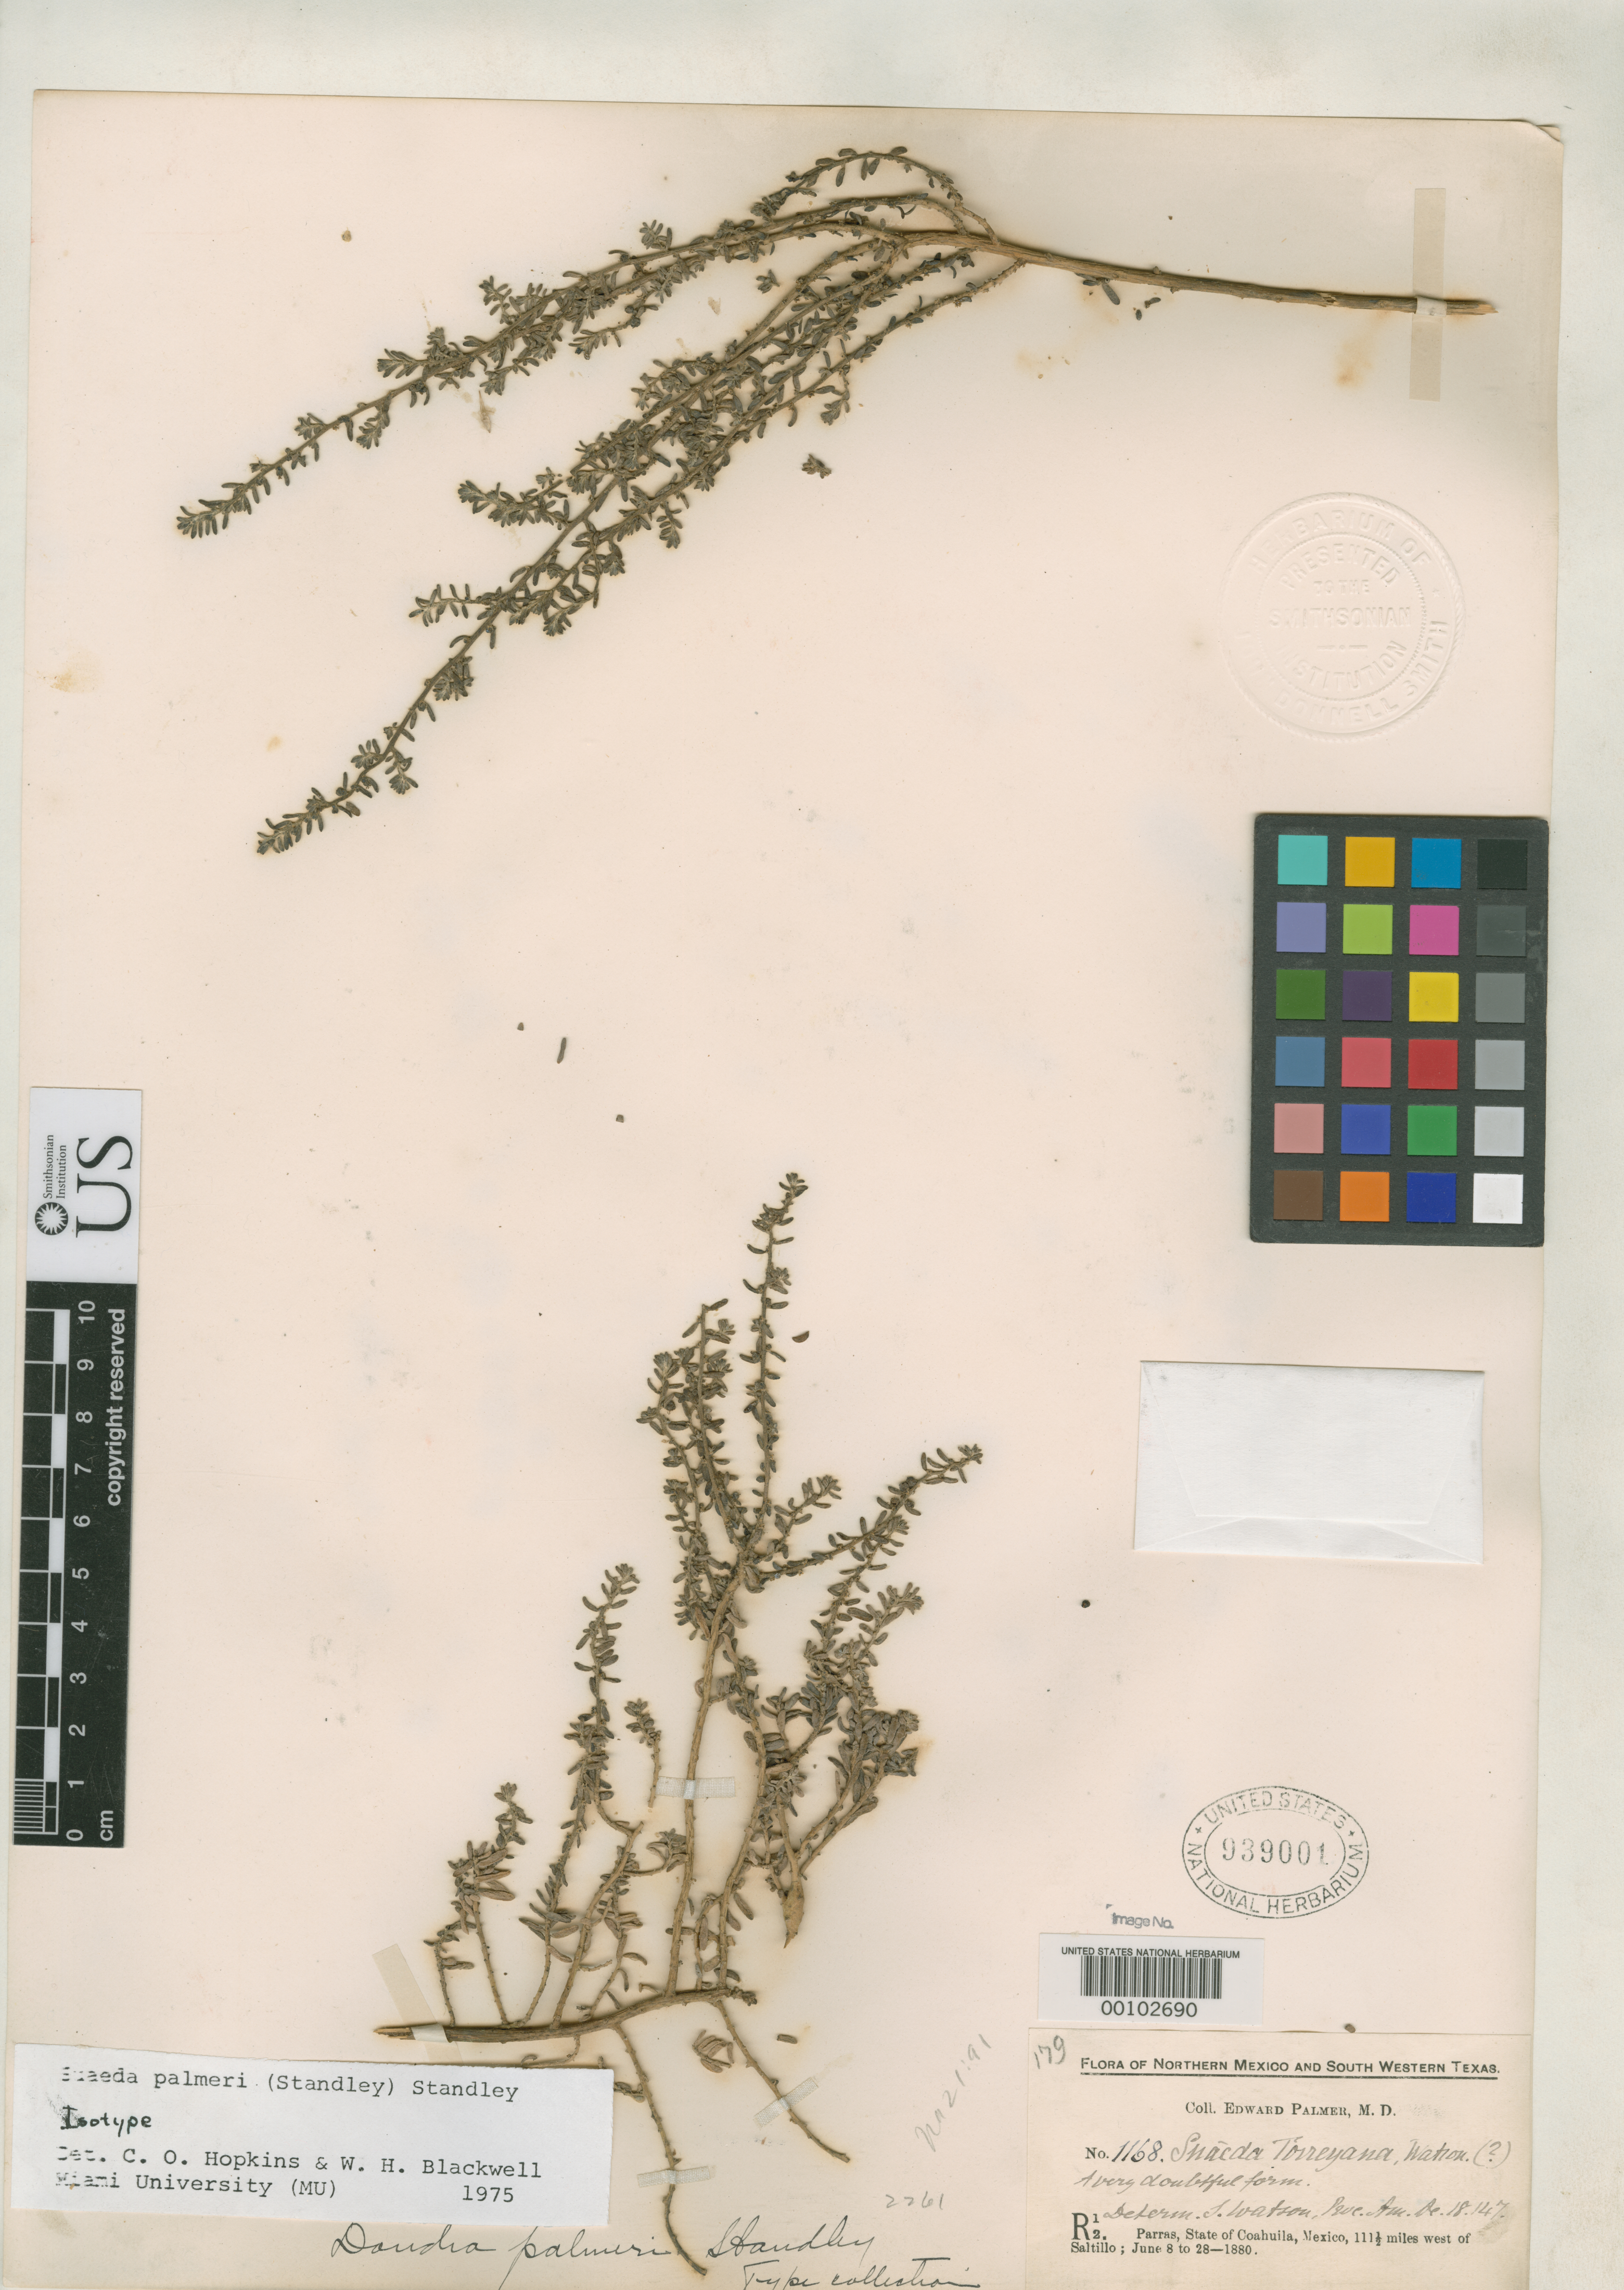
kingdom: Plantae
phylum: Tracheophyta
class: Magnoliopsida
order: Caryophyllales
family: Amaranthaceae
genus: Dondia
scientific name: Dondia palmeri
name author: Standl.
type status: Isotype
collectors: E. Palmer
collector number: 1168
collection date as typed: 08 Jun 1880 to 28 Jun 1880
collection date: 1880-06-08/1880-06-28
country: Mexico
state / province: Coahuila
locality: Parras, 111.5 mi W of Saltillo.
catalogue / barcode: US 939001